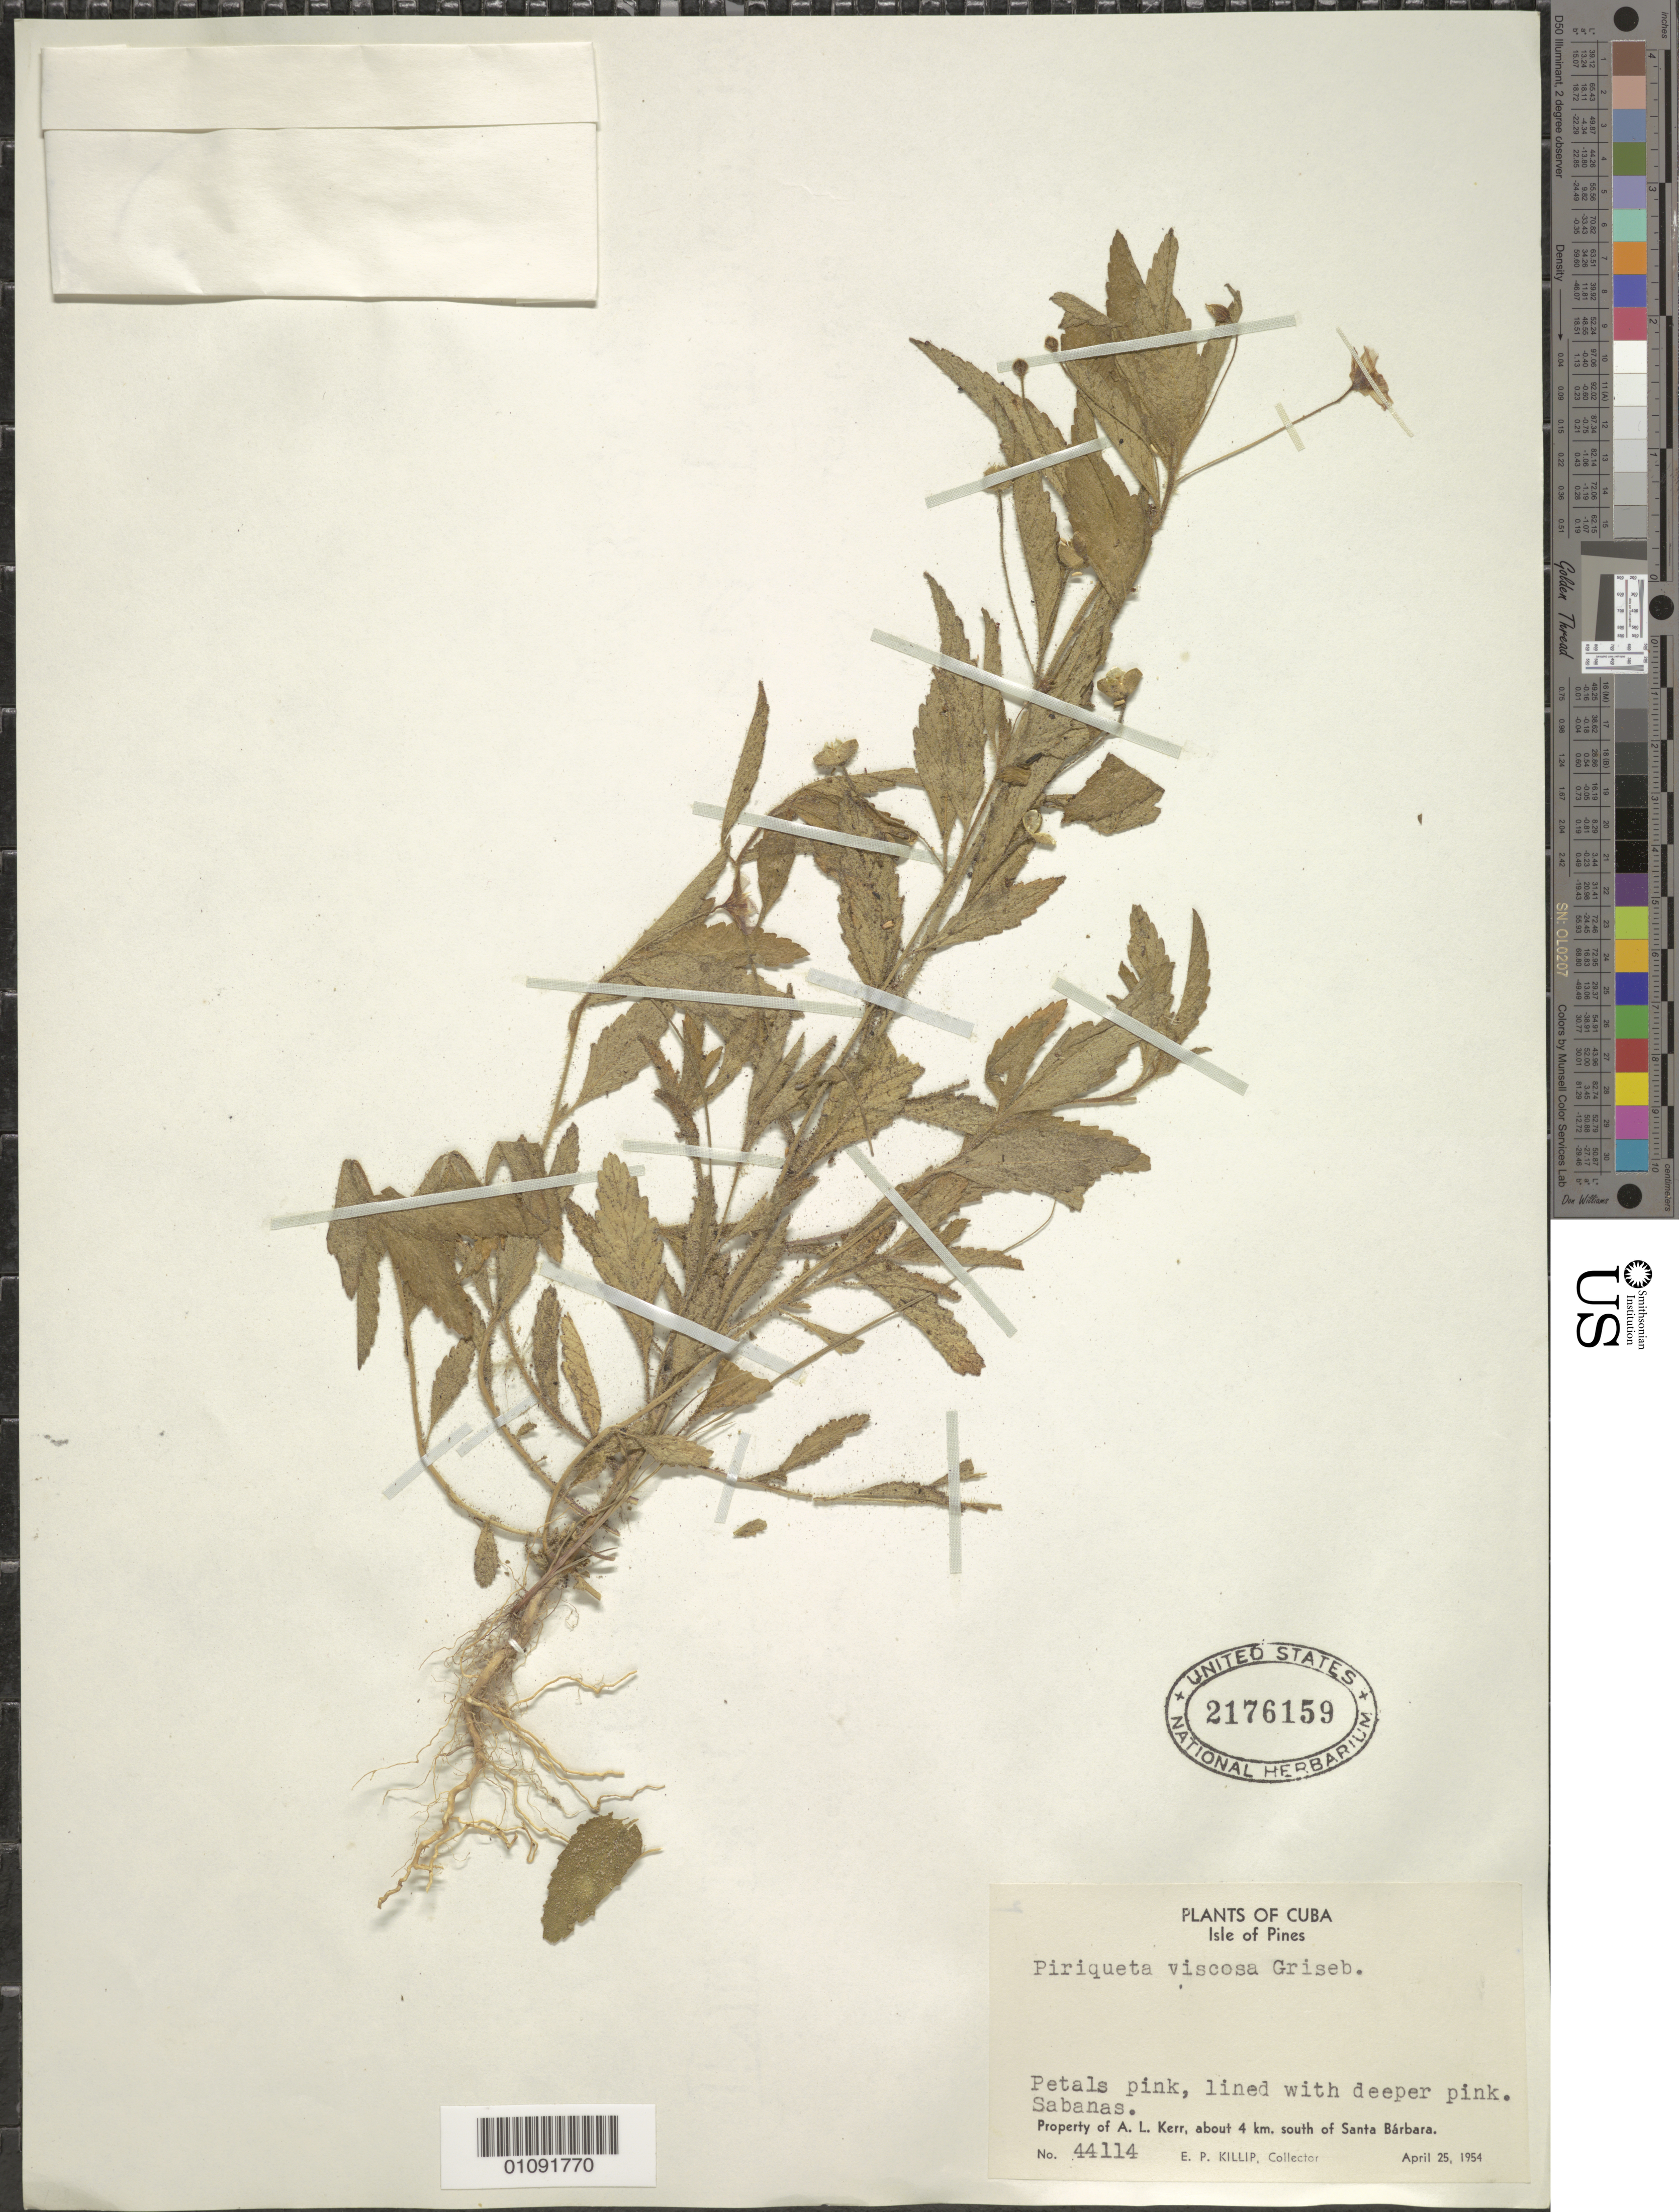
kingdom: Plantae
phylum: Tracheophyta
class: Magnoliopsida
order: Malpighiales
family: Turneraceae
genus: Piriqueta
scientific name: Piriqueta viscosa subsp. viscosa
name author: Griseb.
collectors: E. P. Killip, J. Ellis & K. Miller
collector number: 44114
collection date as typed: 25 Apr 1954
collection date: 1954-04-25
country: Cuba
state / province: Isla de La Juventud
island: Isla de la Juventud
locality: Isle of Pines, about 4km S of Santa Barbara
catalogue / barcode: US 2176159